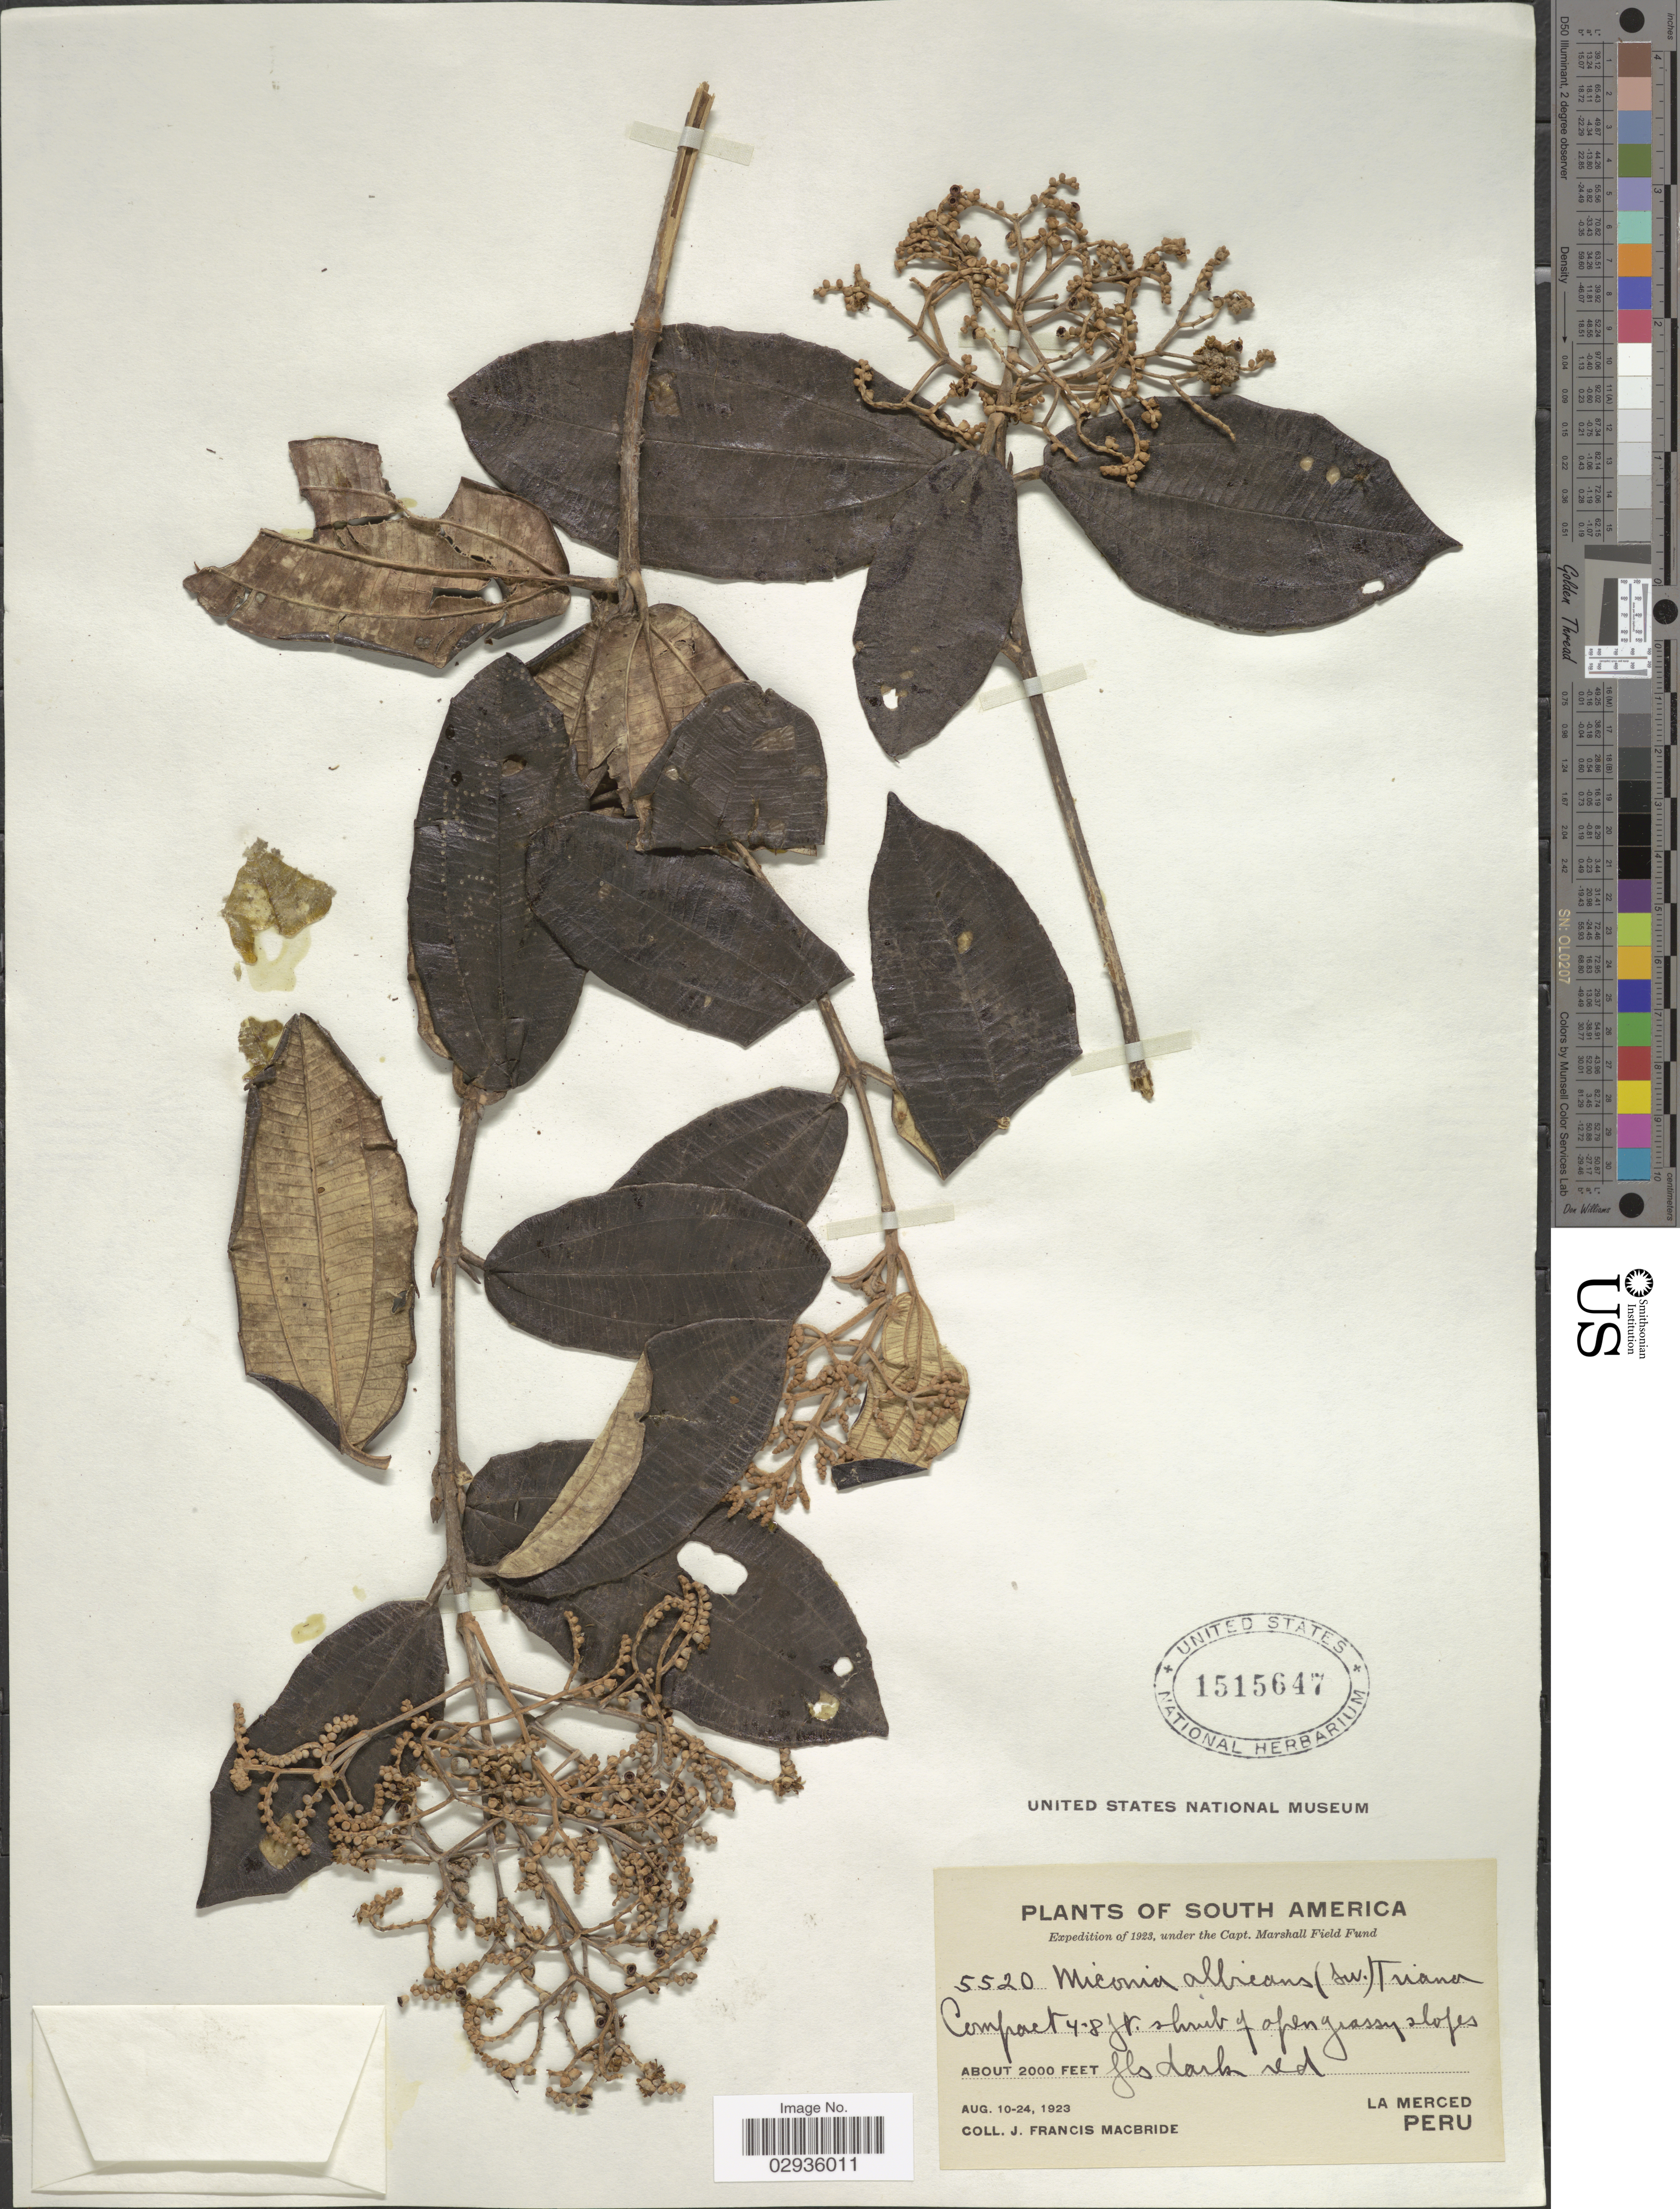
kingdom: Plantae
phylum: Tracheophyta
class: Magnoliopsida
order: Myrtales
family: Melastomataceae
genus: Miconia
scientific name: Miconia albicans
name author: (Sw.) Steud.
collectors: J. F. Macbride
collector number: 5520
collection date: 1923-08-10/1923-08-24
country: Peru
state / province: Junín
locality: La Merced.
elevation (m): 610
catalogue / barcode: US 1515647